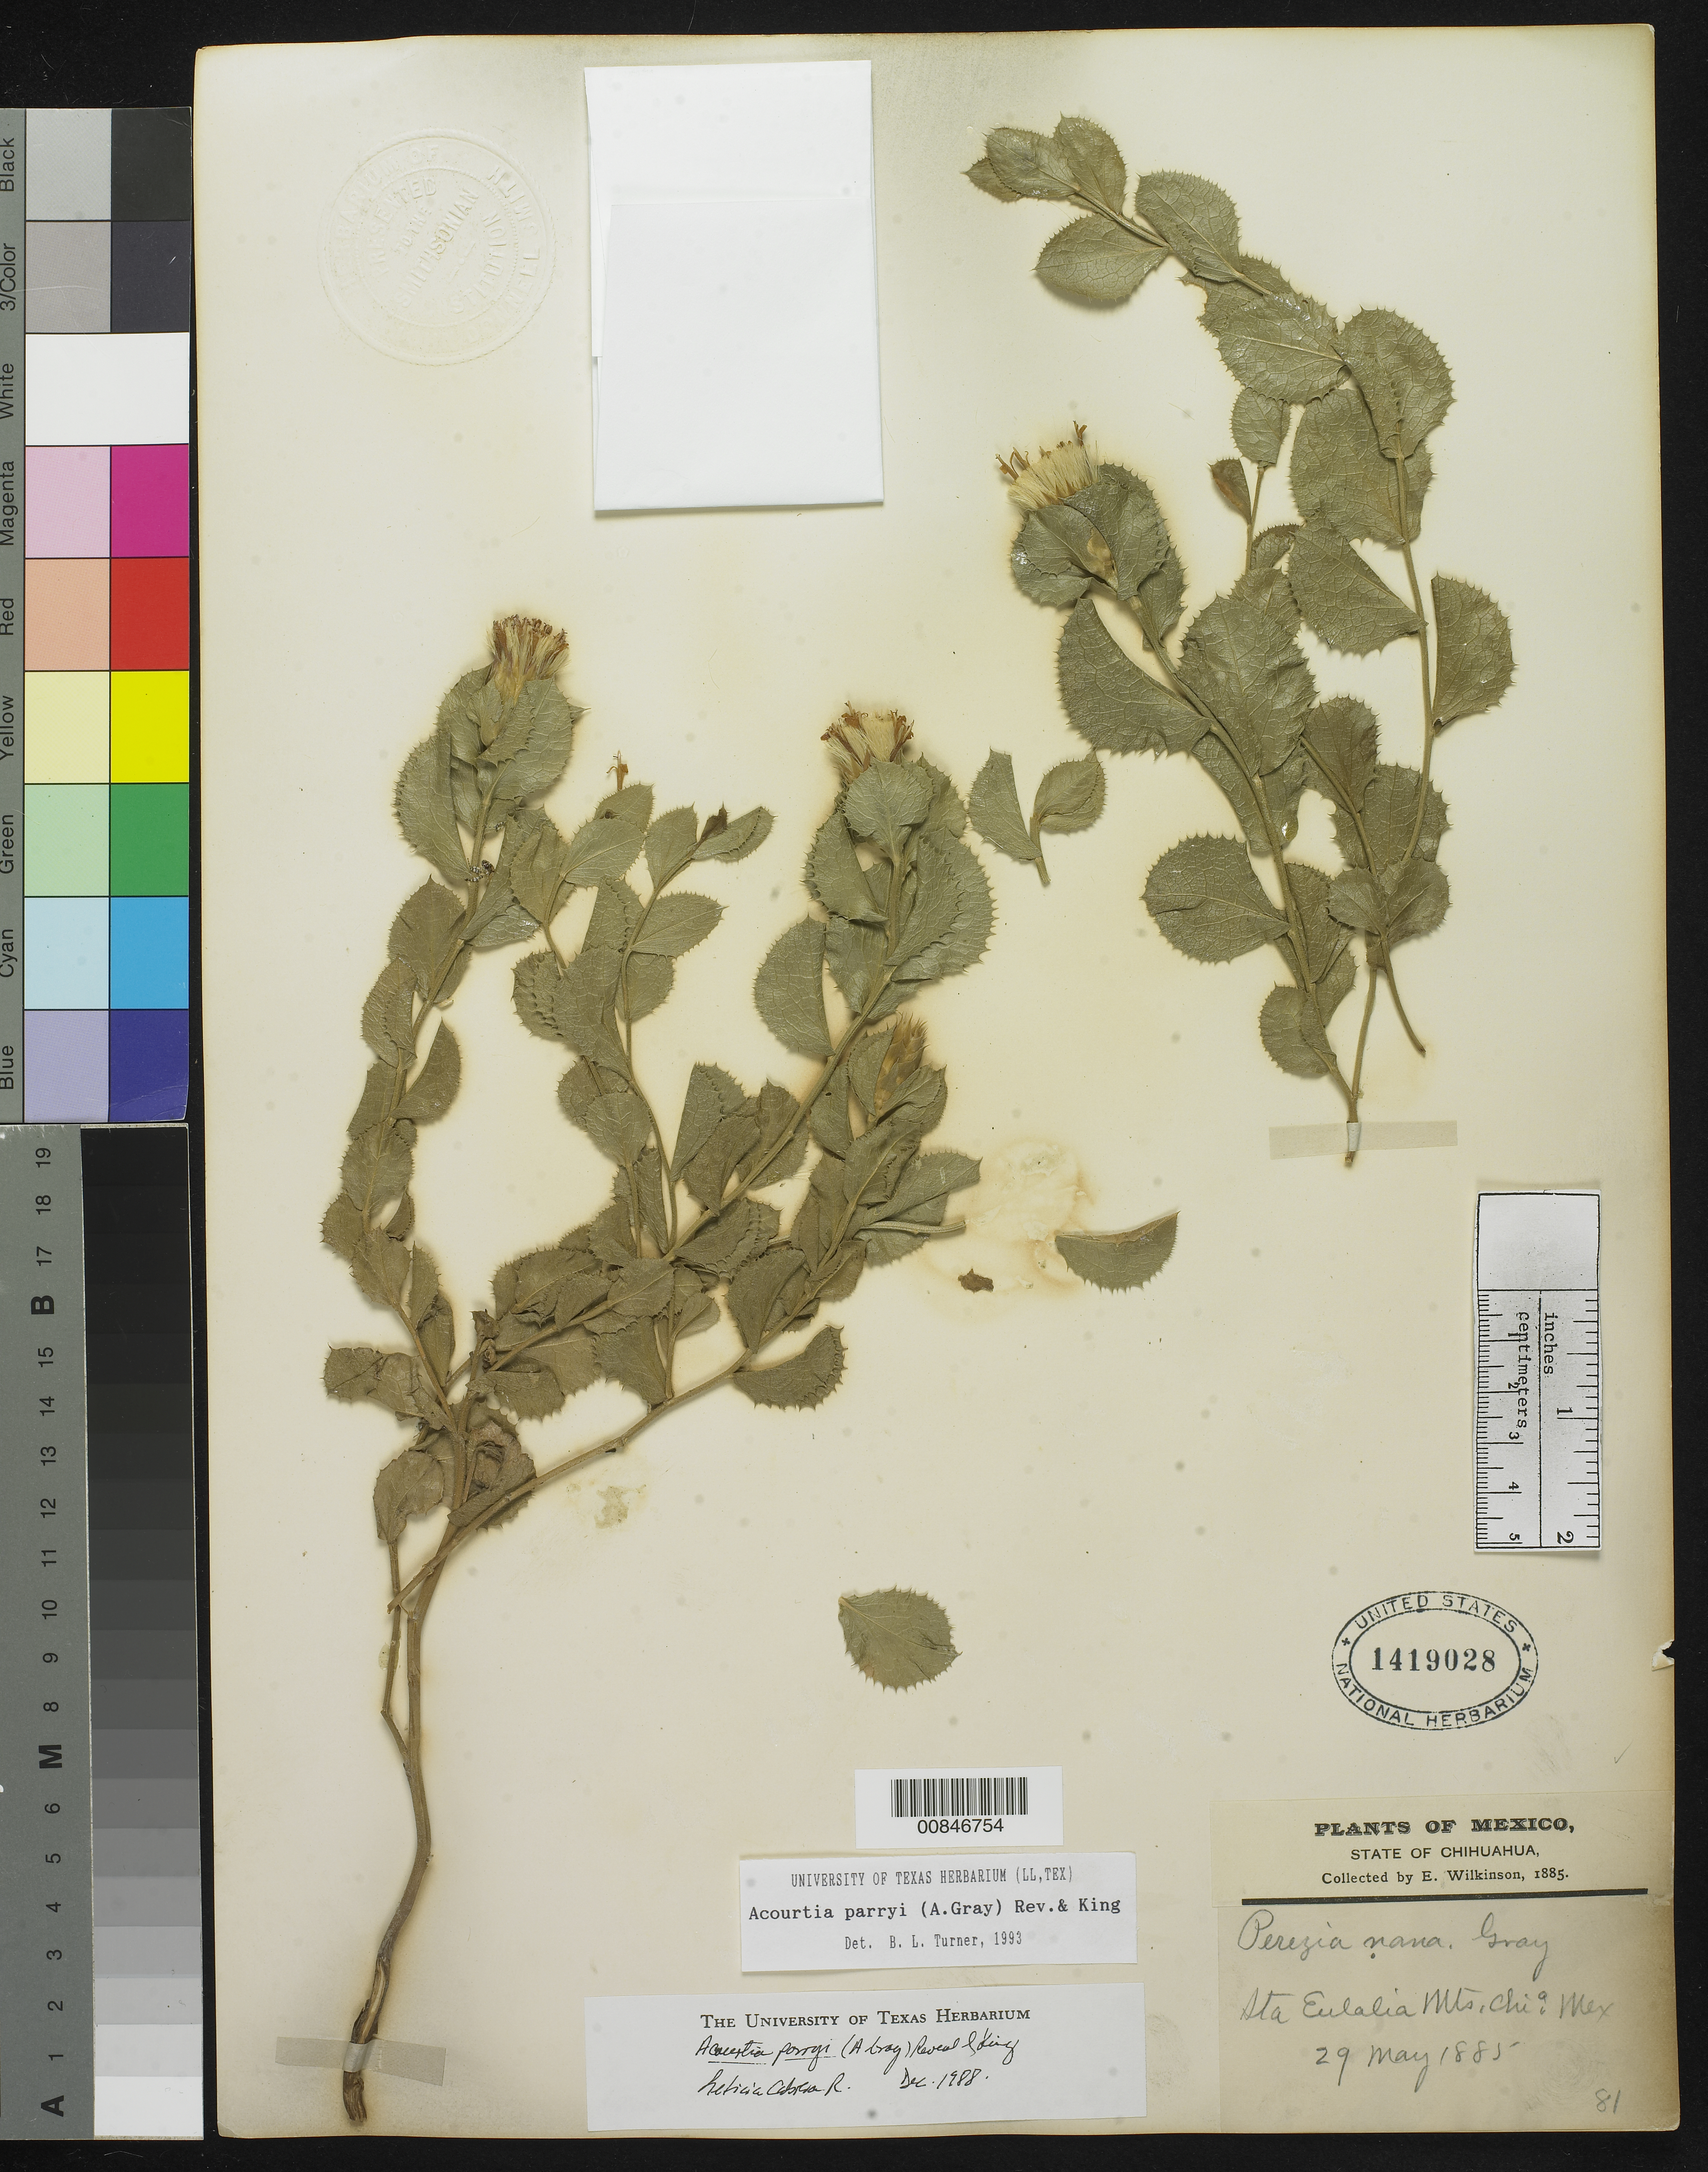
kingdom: Plantae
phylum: Tracheophyta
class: Magnoliopsida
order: Asterales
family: Asteraceae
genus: Acourtia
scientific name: Acourtia parryi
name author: (A. Gray) Reveal & R.M. King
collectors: E. Wilkinson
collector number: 81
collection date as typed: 29 May 1885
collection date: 1885-05-29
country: Mexico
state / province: Chihuahua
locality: Sta. Eulalia Mountains, Chihuahua.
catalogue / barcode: US 1419028